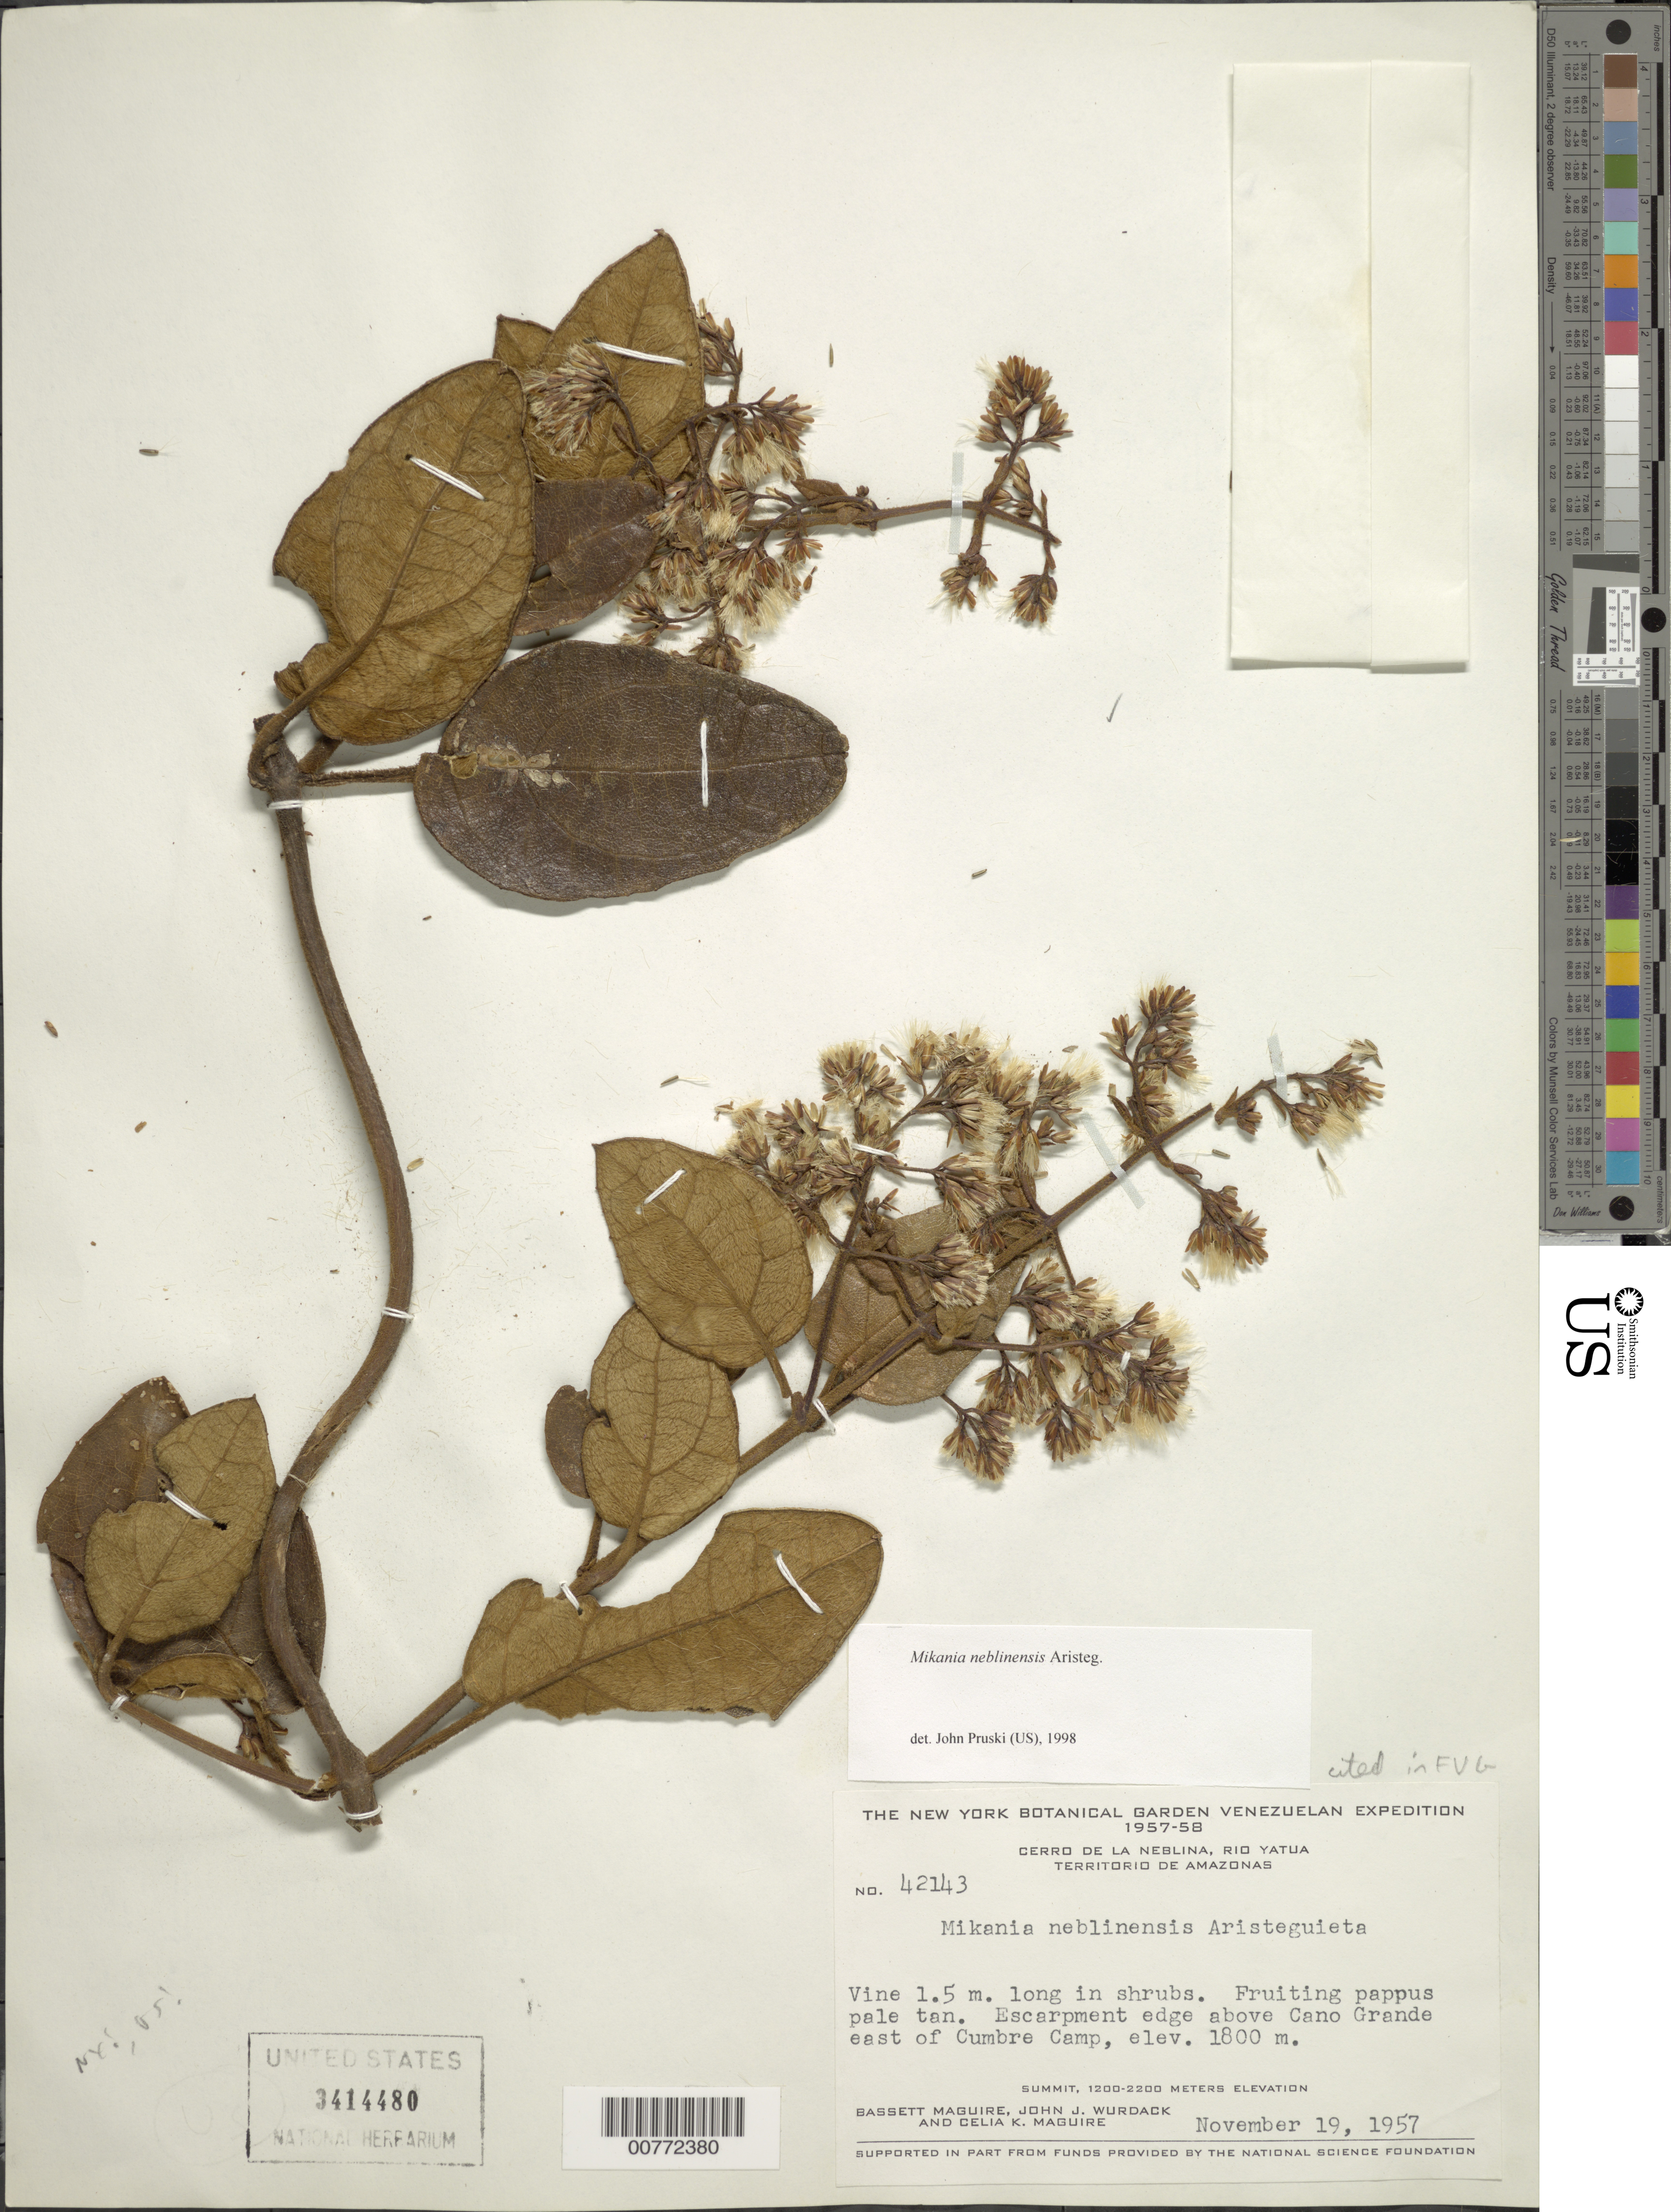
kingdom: Plantae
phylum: Tracheophyta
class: Magnoliopsida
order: Asterales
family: Asteraceae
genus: Mikania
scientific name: Mikania neblinensis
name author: Aristeg.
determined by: Pruski, J. F.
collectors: B. Maguire, J. J. Wurdack & C. K. Maguire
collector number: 42143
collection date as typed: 19-Nov-57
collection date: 1957-11-19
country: Venezuela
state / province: Amazonas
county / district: Río Negro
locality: Cerro de la Neblina, Río Yatua, above Cañon Grande, E of Cumbre Camp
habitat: Cumbre, escarpment edge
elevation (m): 1800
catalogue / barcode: US 3414480